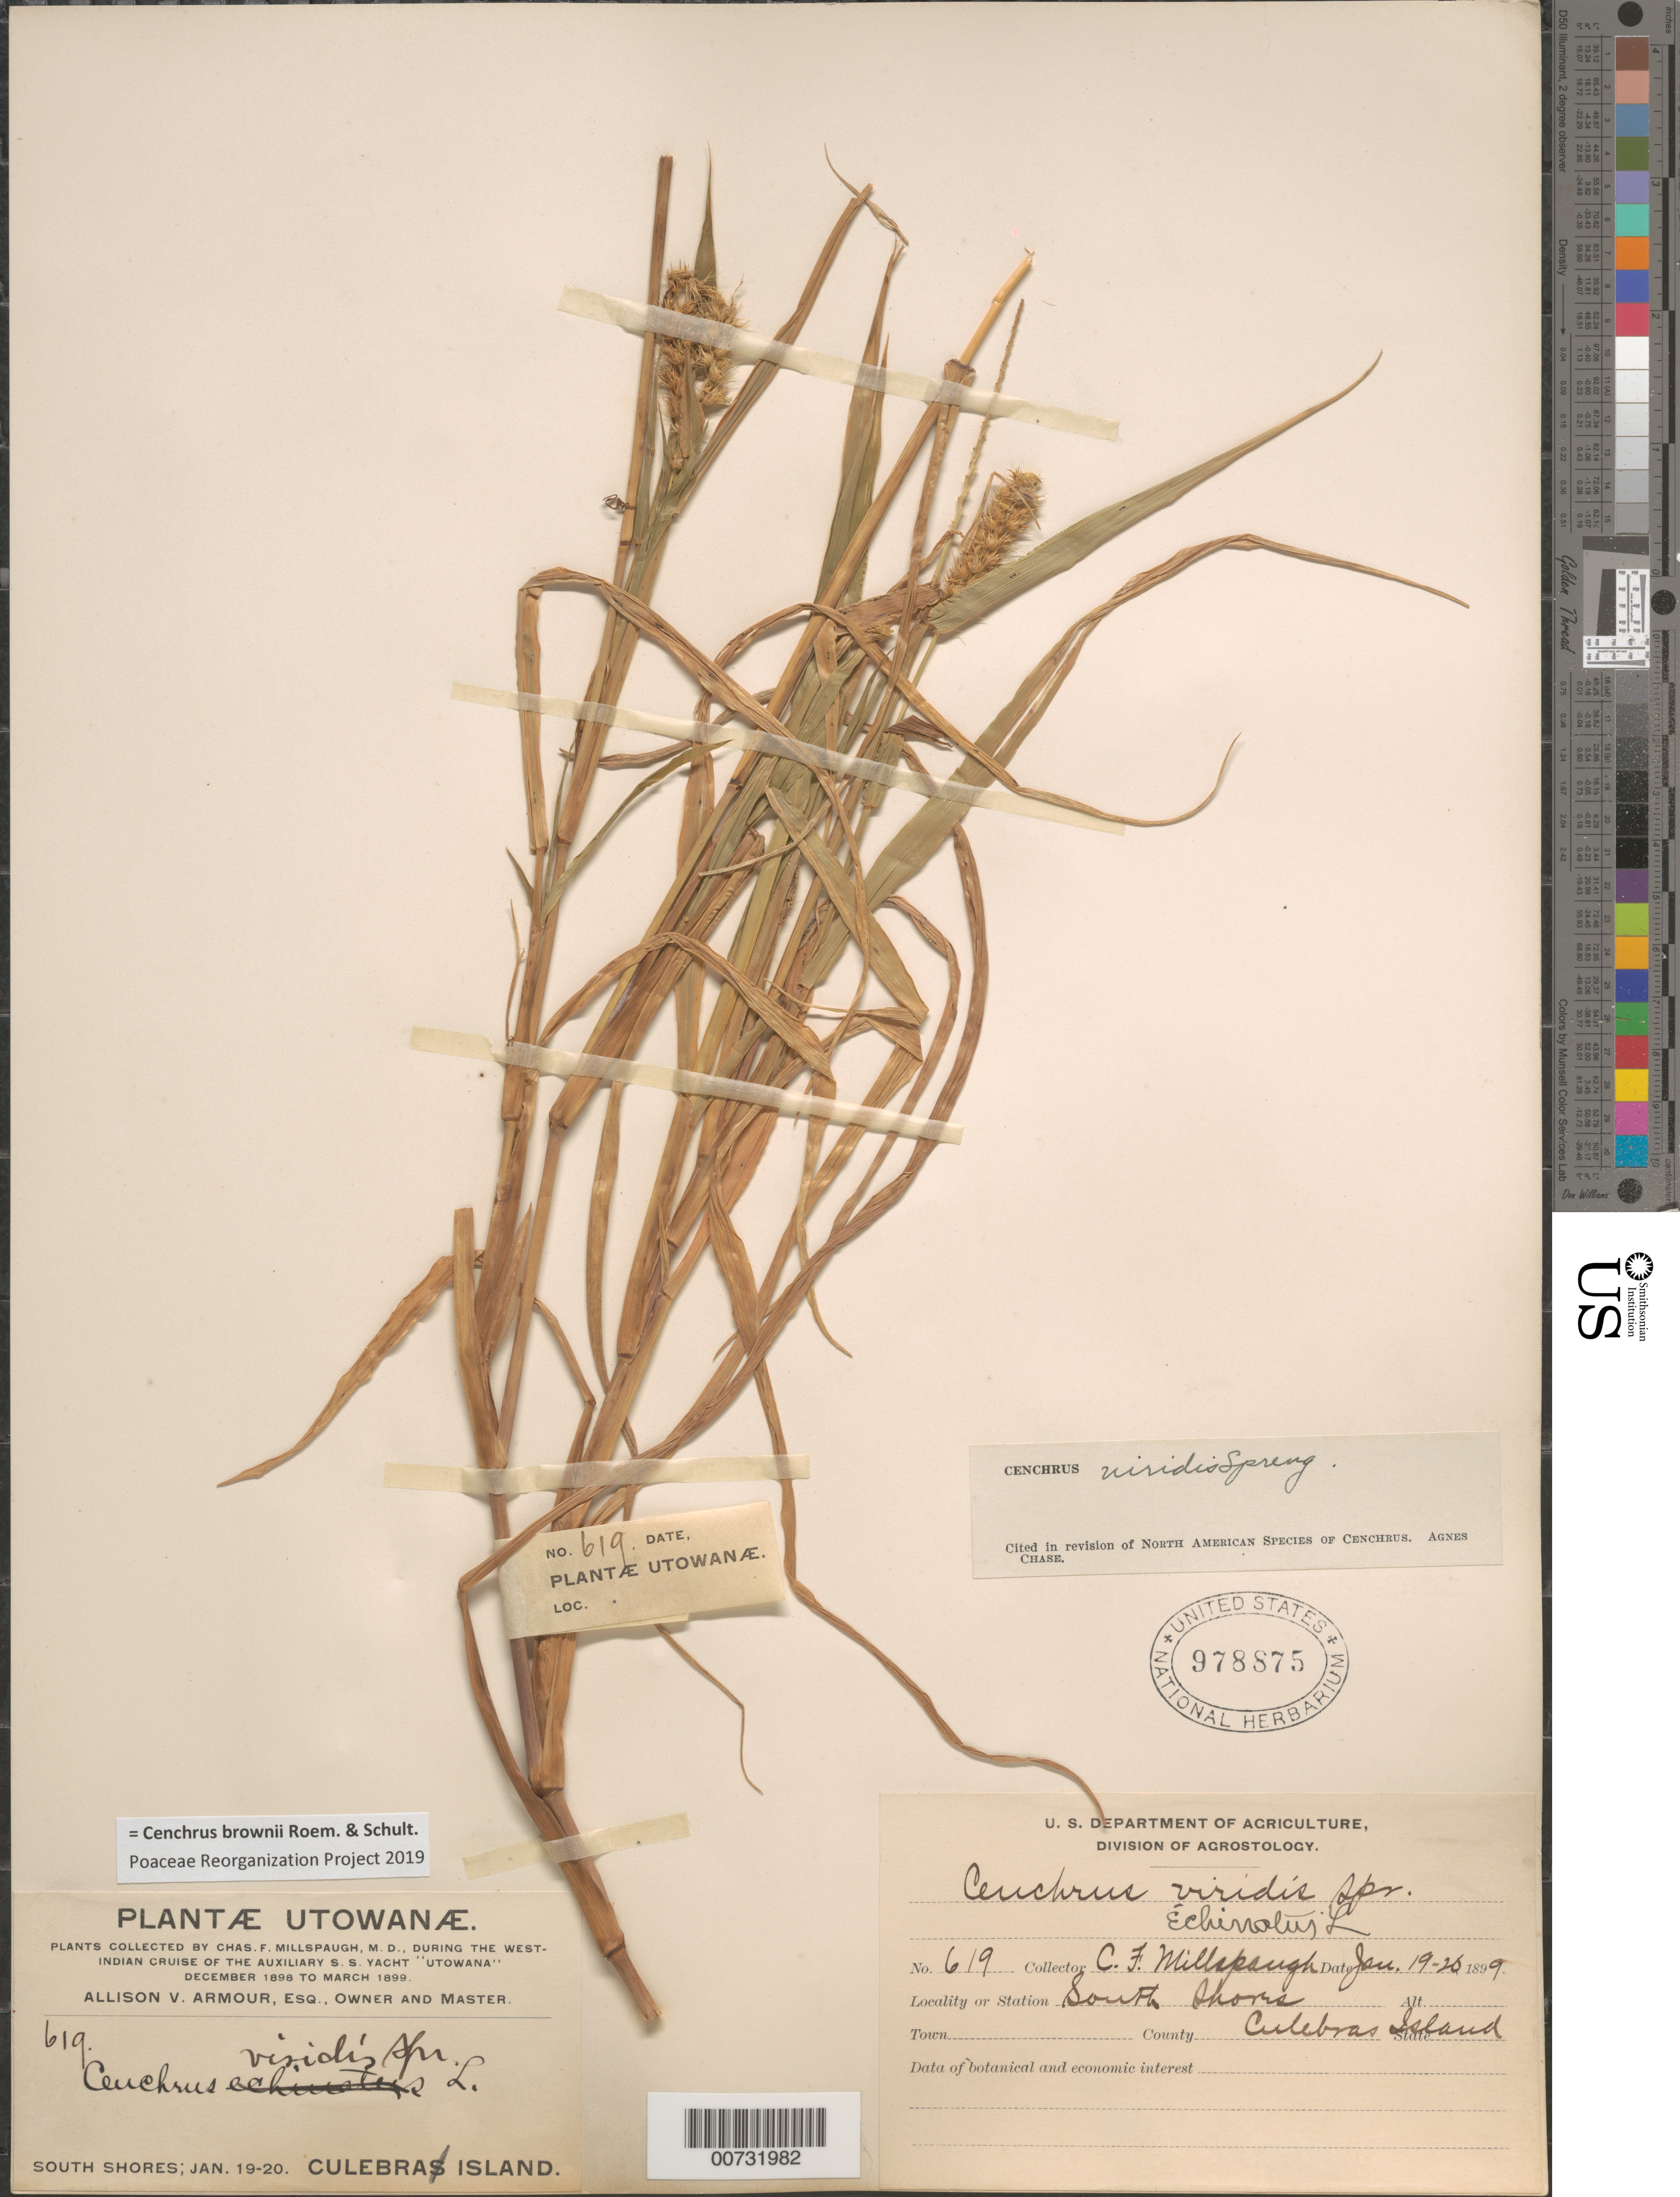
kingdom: Plantae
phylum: Tracheophyta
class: Liliopsida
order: Poales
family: Poaceae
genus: Cenchrus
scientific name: Cenchrus brownii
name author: Roem. & Schult.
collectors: C. F. Millspaugh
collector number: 619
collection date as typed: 19 Jan 1899 and 20 Jan 1899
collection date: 1899-01-19,1899-01-20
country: Puerto Rico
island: Culebra I.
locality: South Shores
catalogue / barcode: US 978875